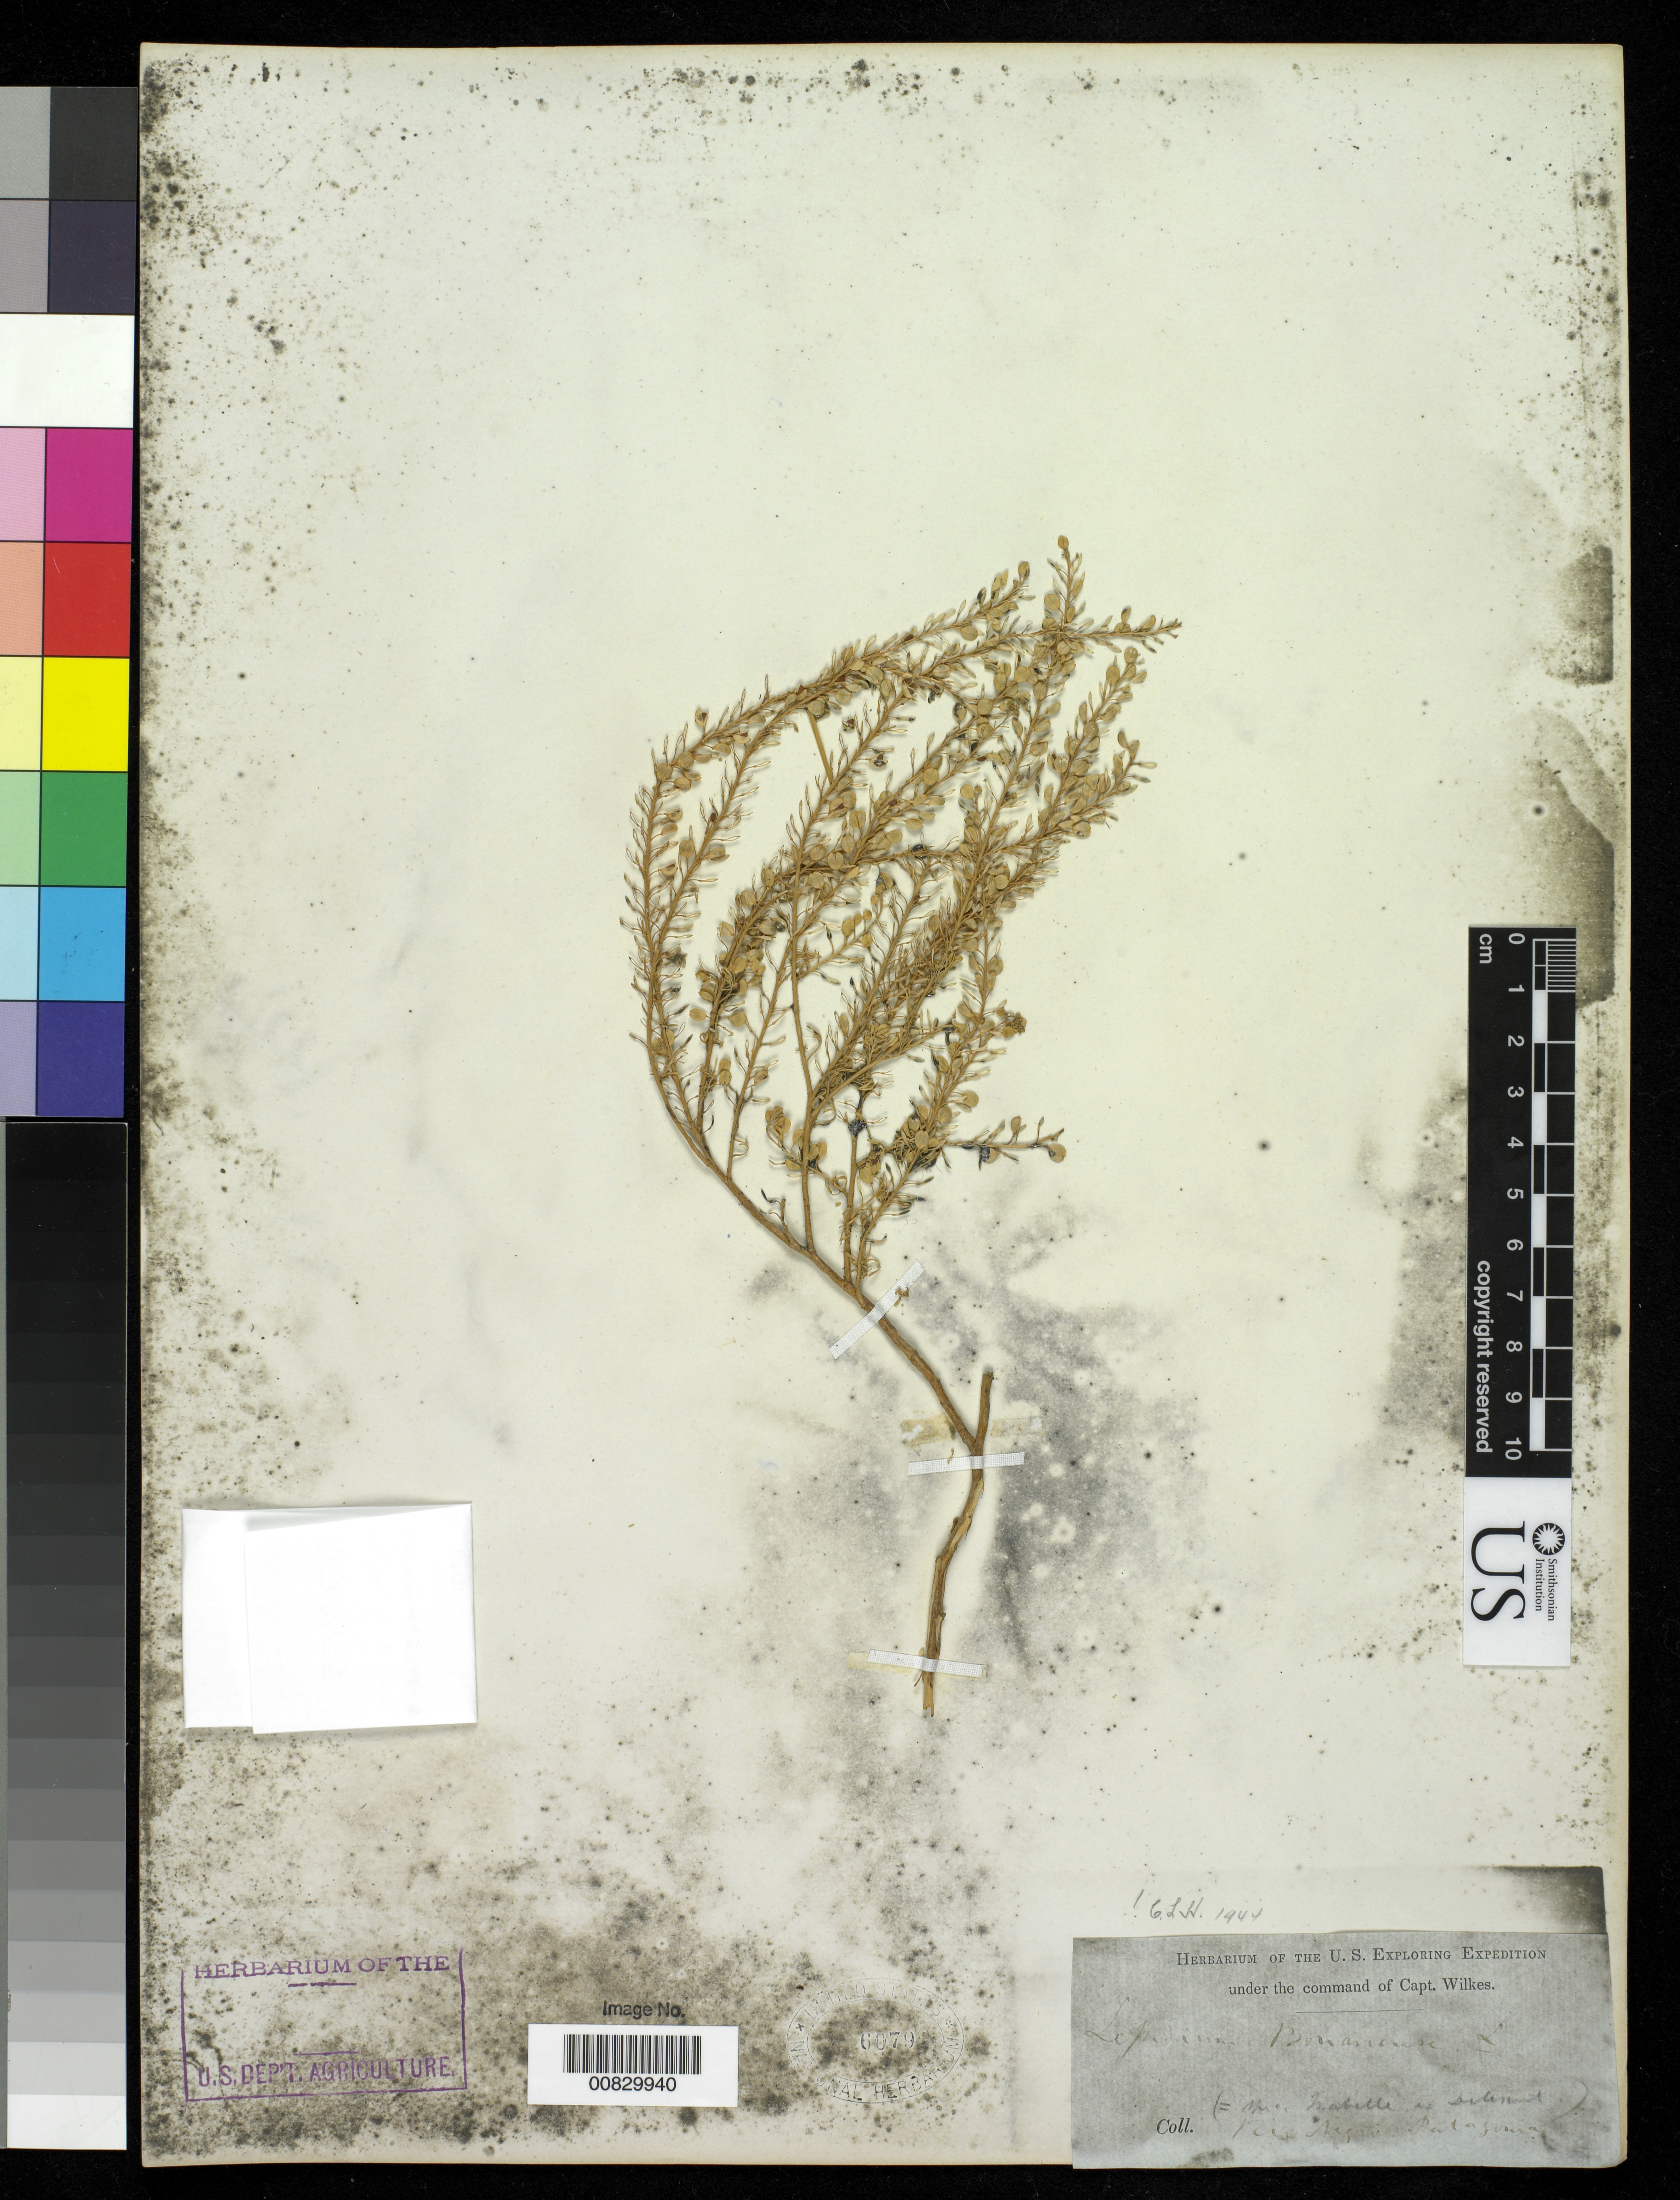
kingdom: Plantae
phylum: Tracheophyta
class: Magnoliopsida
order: Brassicales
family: Brassicaceae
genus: Lepidium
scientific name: Lepidium bonariense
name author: L.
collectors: Wilkes Explor. Exped.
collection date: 1838/1842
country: Argentina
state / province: Rio Negro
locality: Rio Negro. Patagonia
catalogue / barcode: US 6079